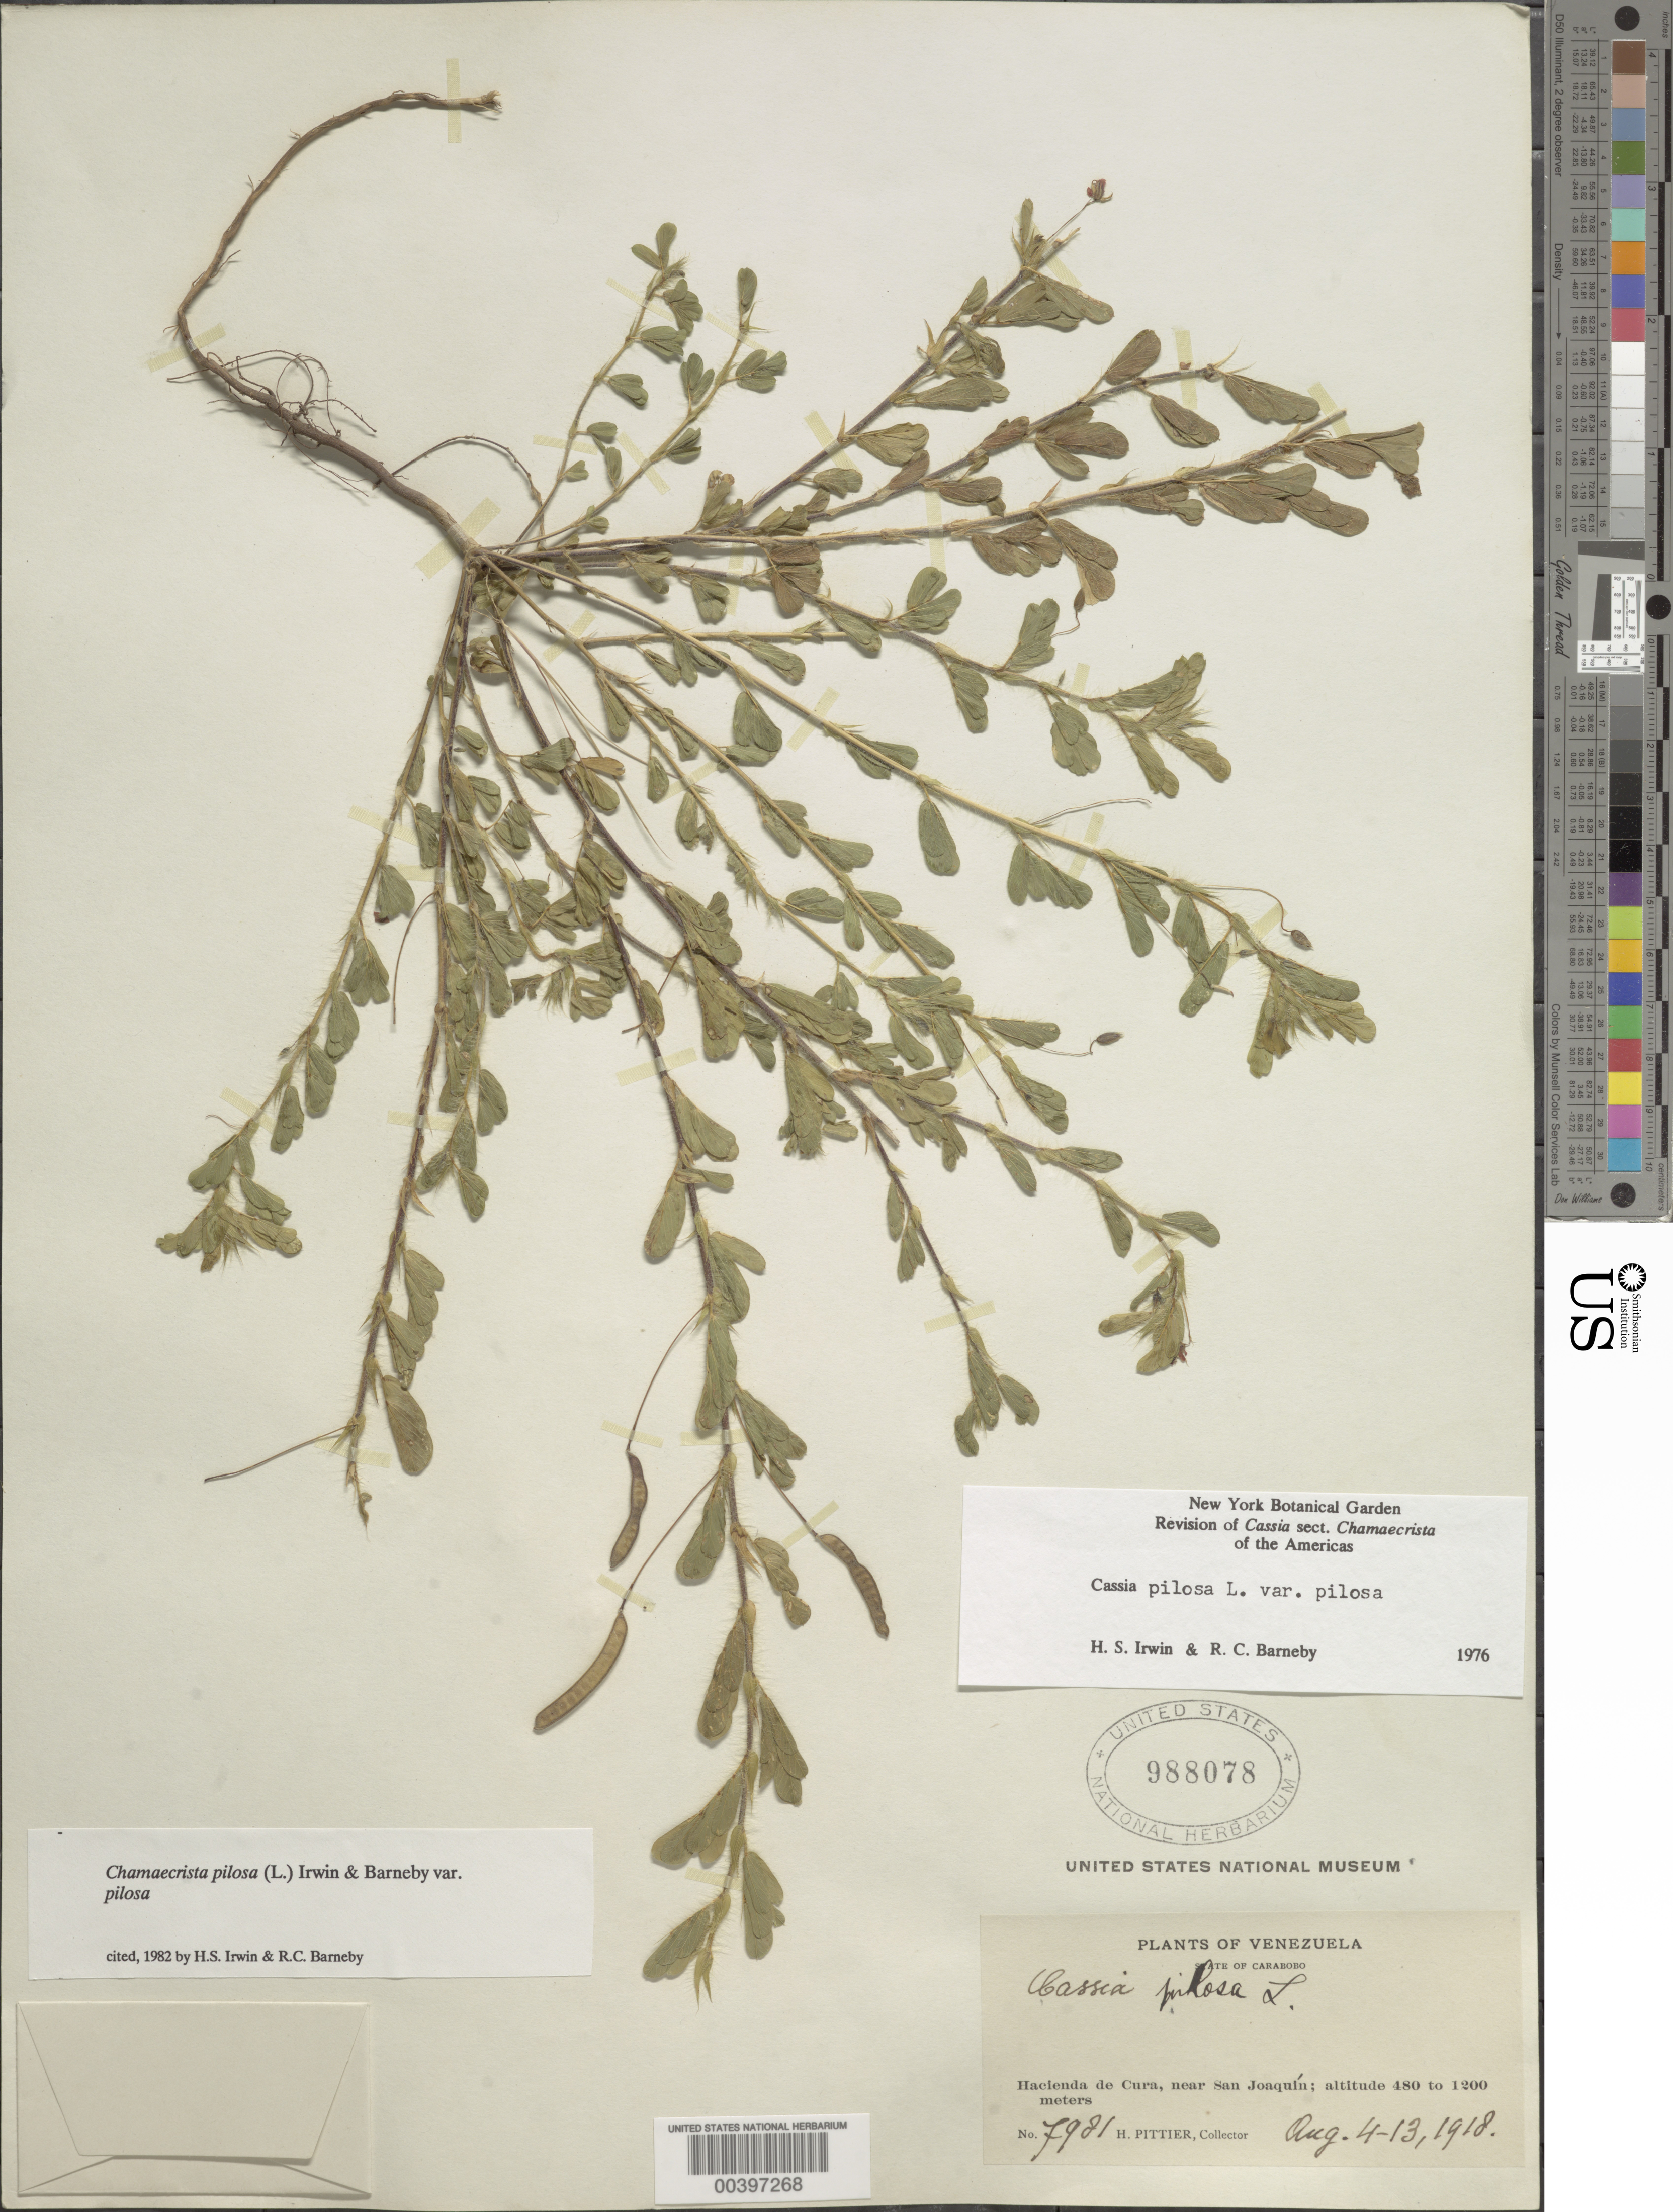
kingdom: Plantae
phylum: Tracheophyta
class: Magnoliopsida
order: Fabales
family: Fabaceae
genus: Chamaecrista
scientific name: Chamaecrista pilosa var. pilosa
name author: (L.) Greene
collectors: H. F. Pittier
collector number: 7981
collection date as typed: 04 Aug 1918 to 13 Aug 1918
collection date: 1918-08-04/1918-08-13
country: Venezuela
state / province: Carabobo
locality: Hacienda de cura, near san joaquin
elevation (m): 480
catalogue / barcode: US 988078